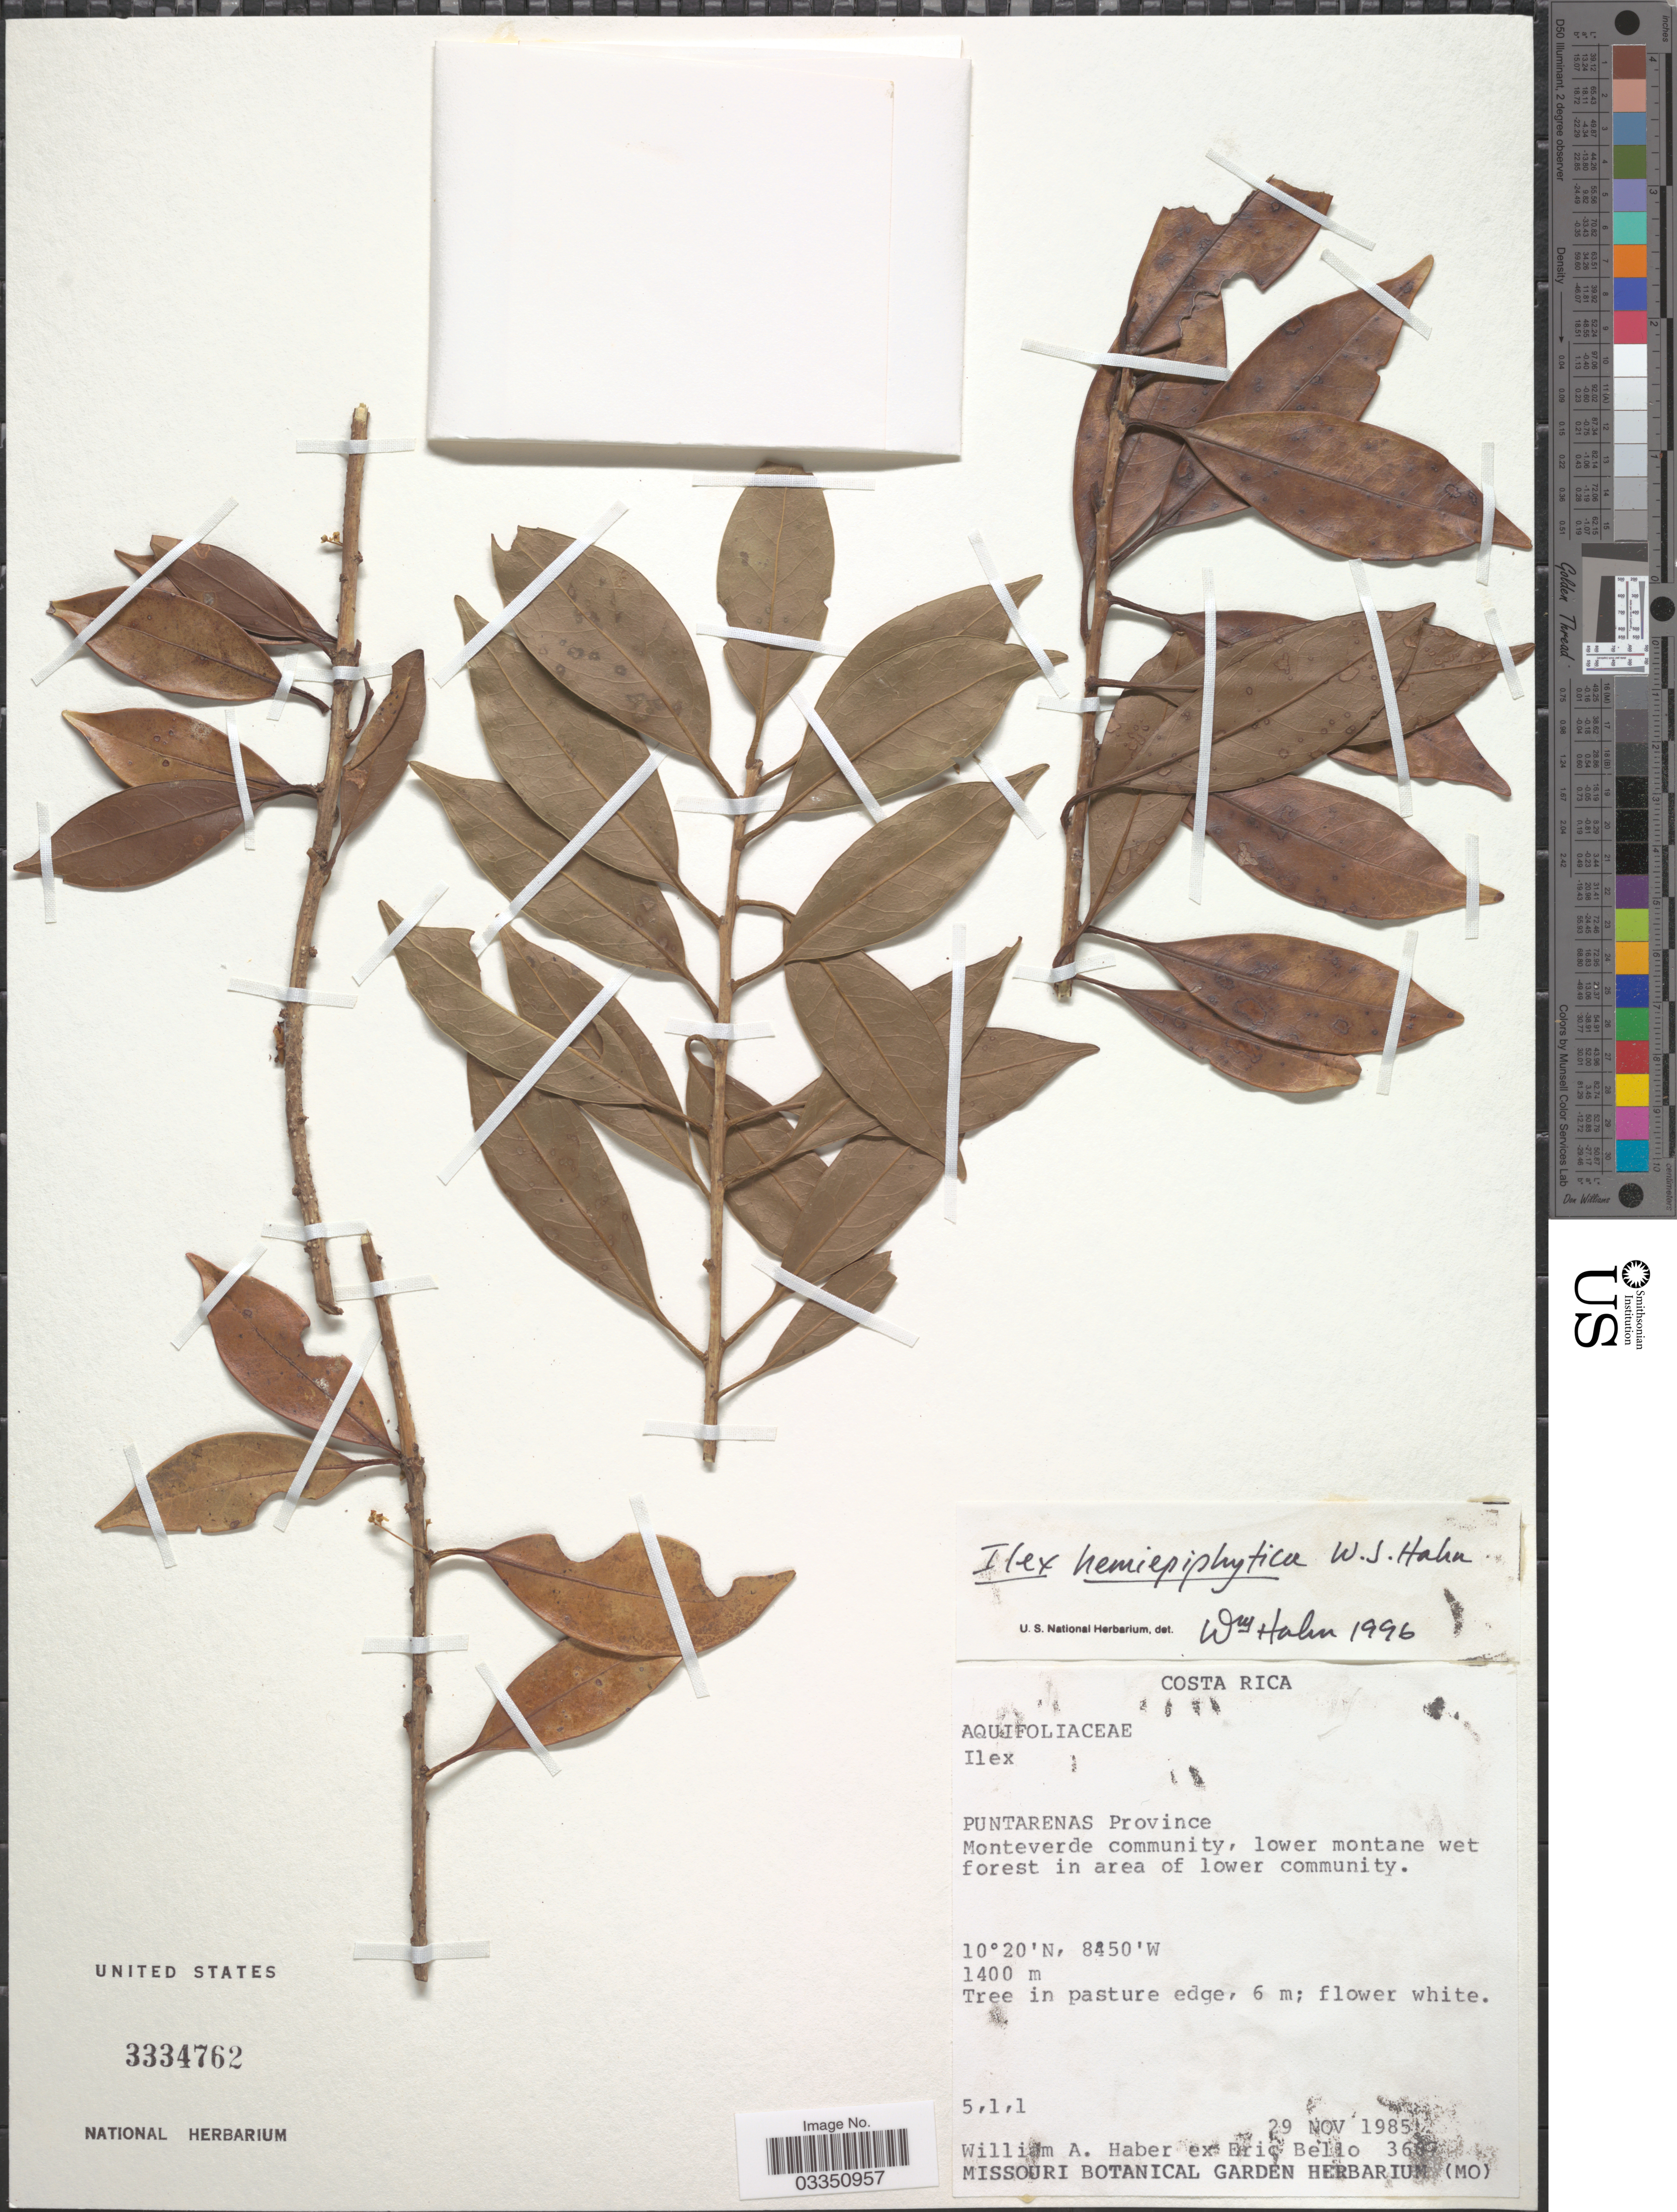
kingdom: Plantae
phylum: Tracheophyta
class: Magnoliopsida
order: Aquifoliales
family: Aquifoliaceae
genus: Ilex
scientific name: Ilex hemiepiphytica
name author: W.J. Hahn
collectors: W. A. Haber & E. Bello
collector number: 360*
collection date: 1985-11-29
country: Costa Rica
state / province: Puntarenas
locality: Monteverde community.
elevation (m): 1400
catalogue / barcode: US 3334762